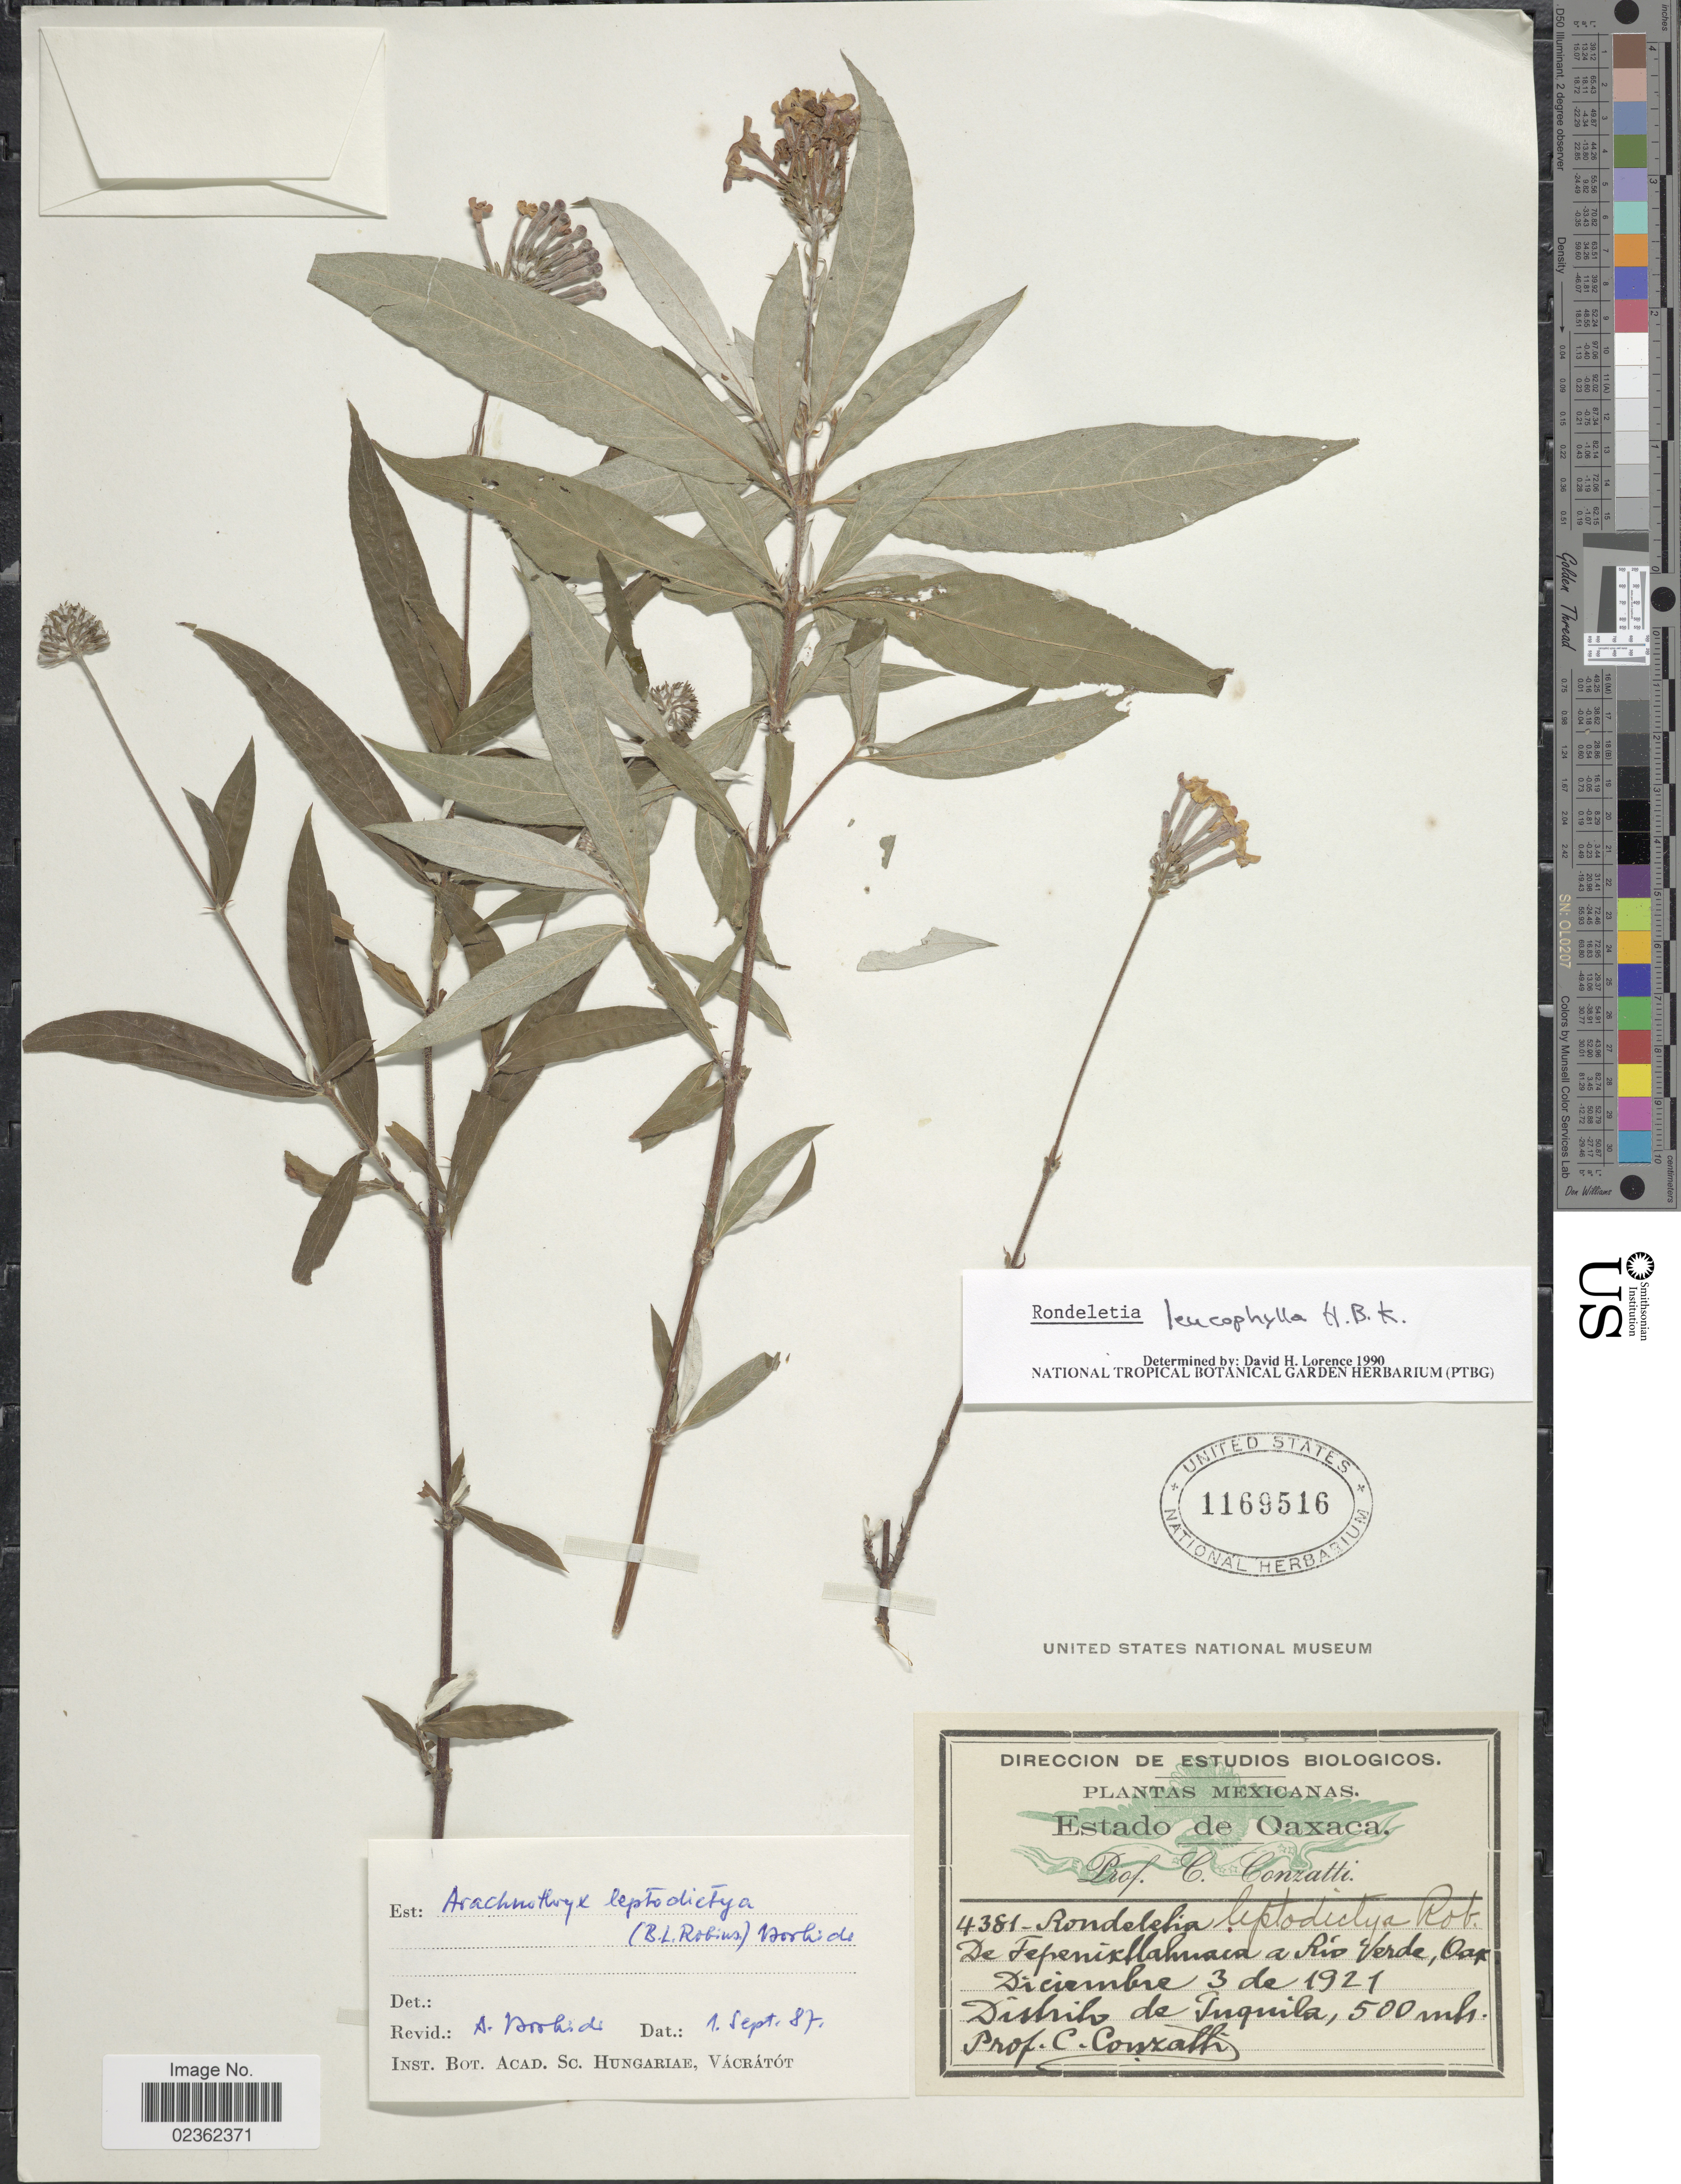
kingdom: Plantae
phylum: Tracheophyta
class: Magnoliopsida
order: Gentianales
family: Rubiaceae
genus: Arachnothryx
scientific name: Arachnothryx leucophylla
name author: (Kunth) Planch.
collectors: C. Conzatti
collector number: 4381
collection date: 1921-12-03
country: Mexico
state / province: Oaxaca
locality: De Tepenixtlahuaca, Rio Verde, Distrito de Juquila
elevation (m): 500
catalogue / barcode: US 1169516